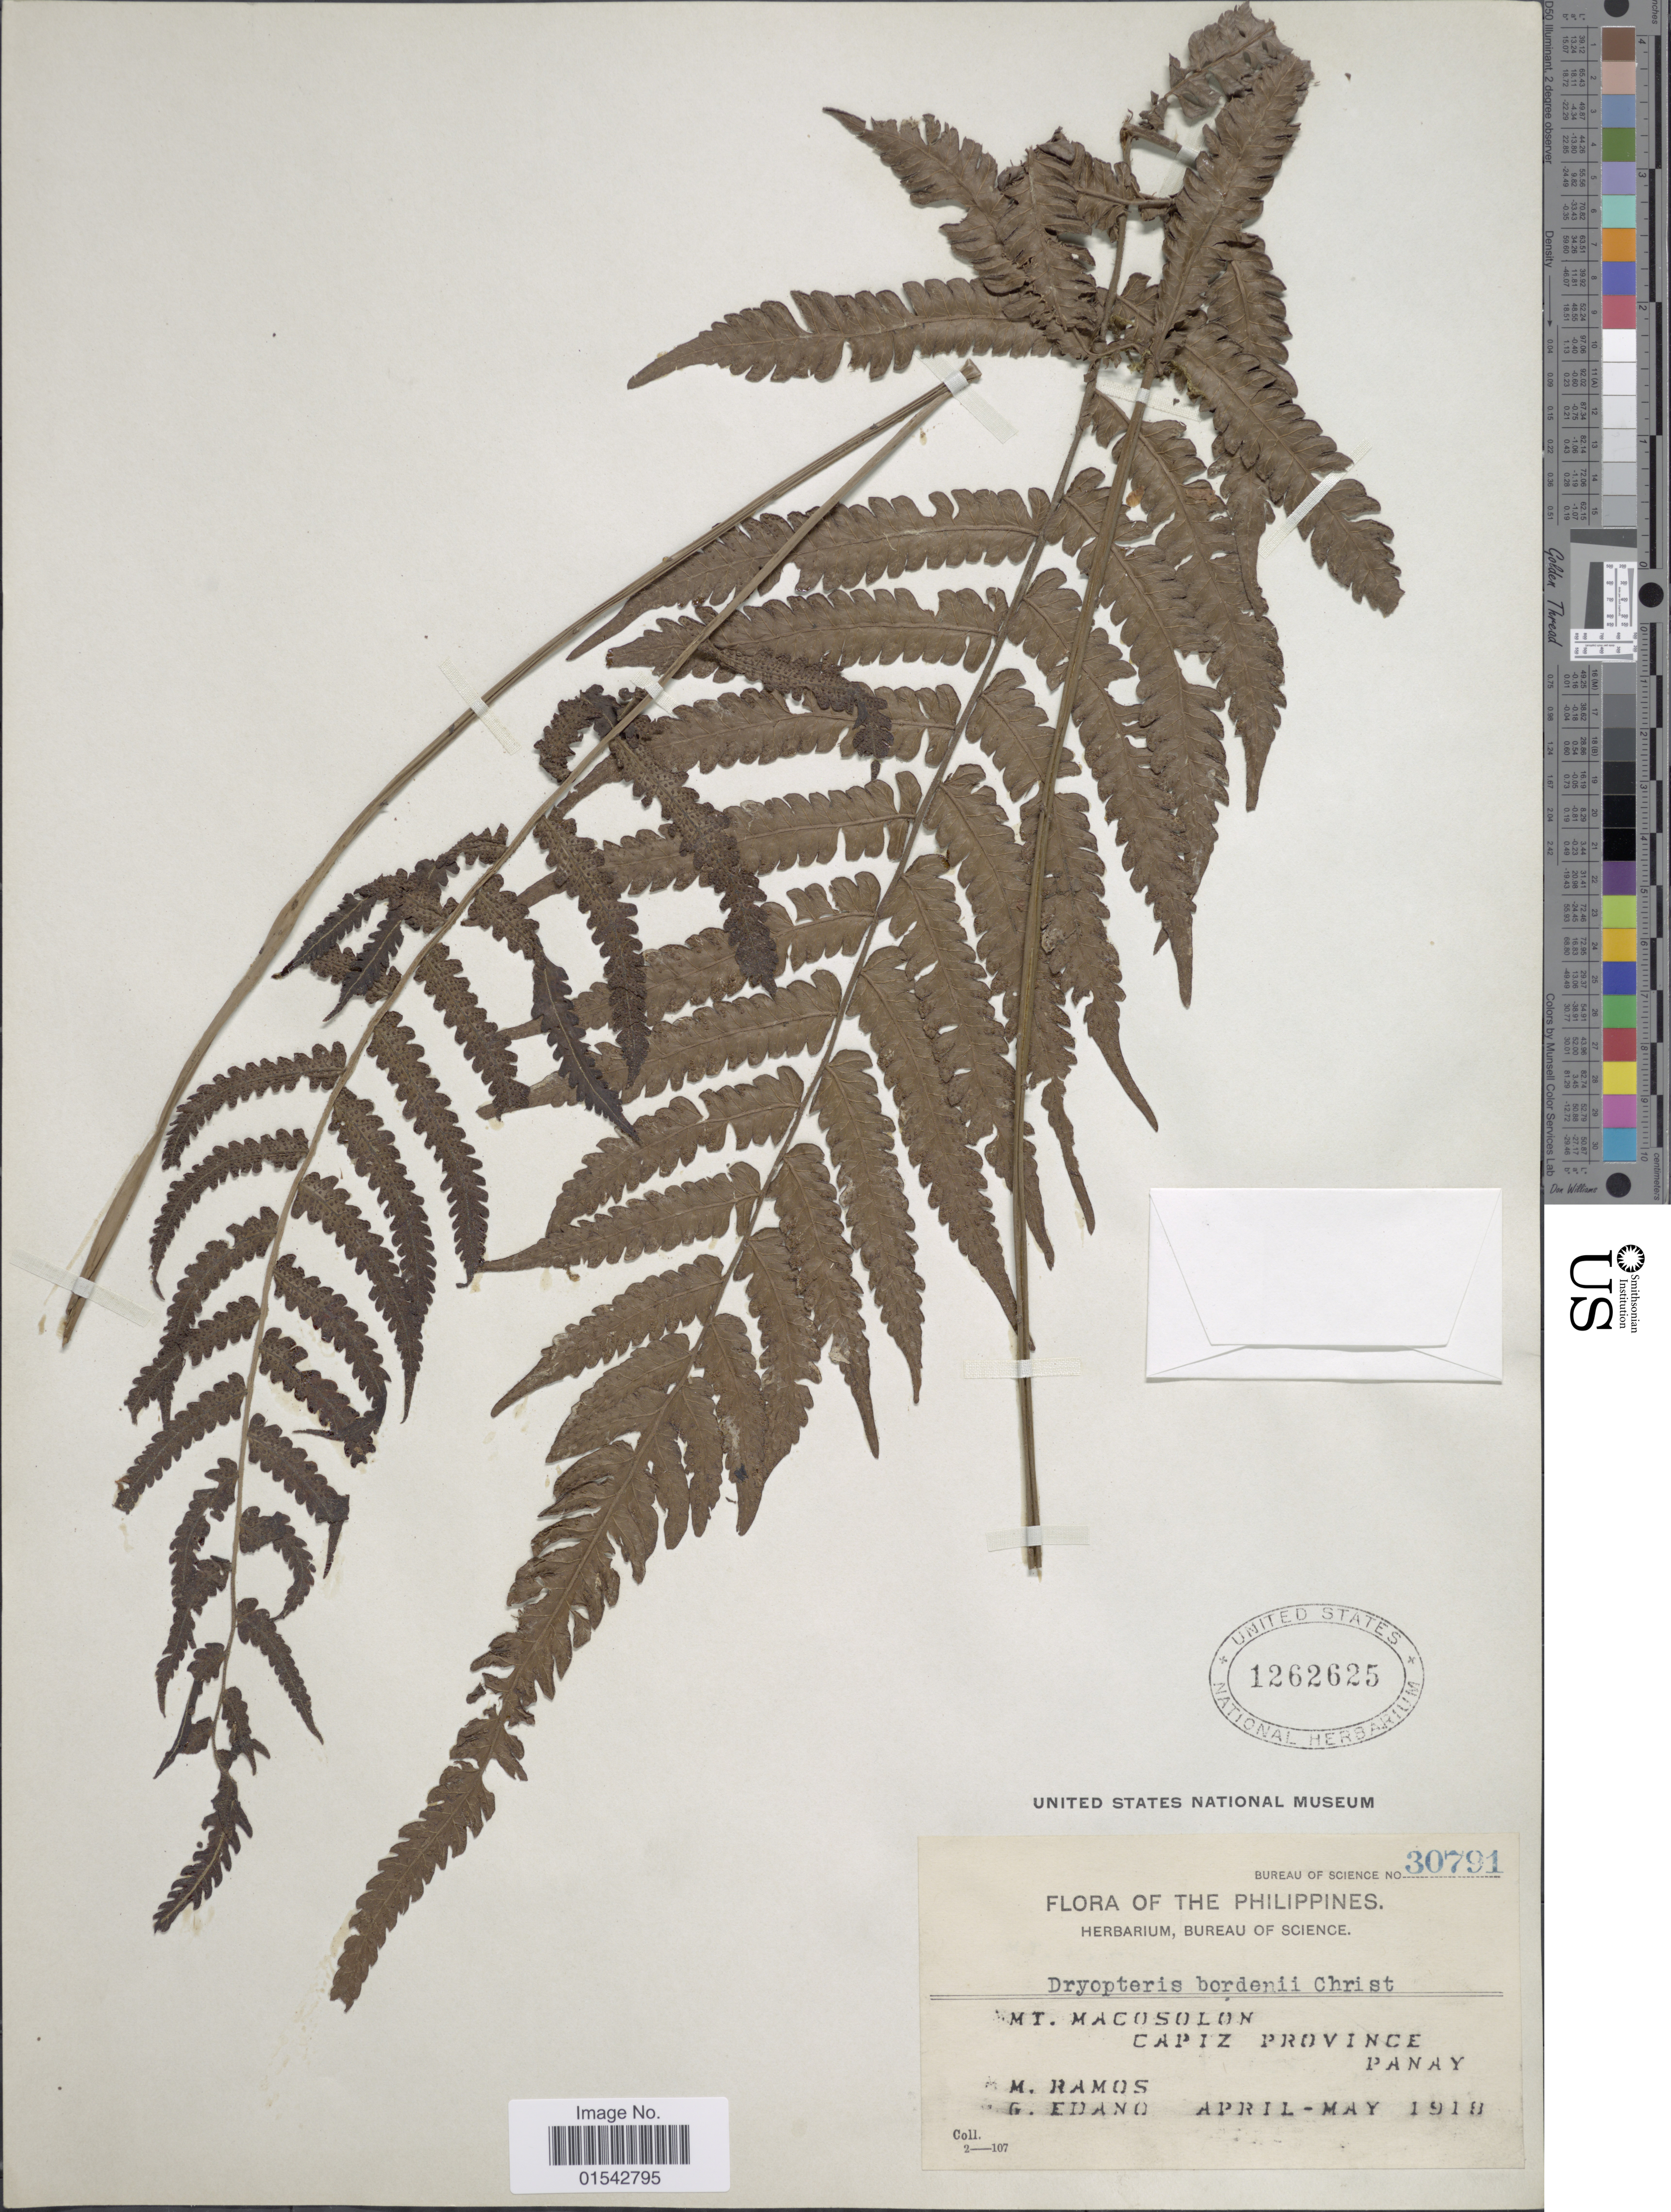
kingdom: Plantae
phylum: Tracheophyta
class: Polypodiopsida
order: Polypodiales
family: Thelypteridaceae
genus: Cyclosorus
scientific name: Cyclosorus sp.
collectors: M. Ramos & G. Edaño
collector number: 30791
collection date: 1918-04/1918-05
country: Philippines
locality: Philippines, MT. Macosolon, Capiz Province, Panay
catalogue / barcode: US 1262625